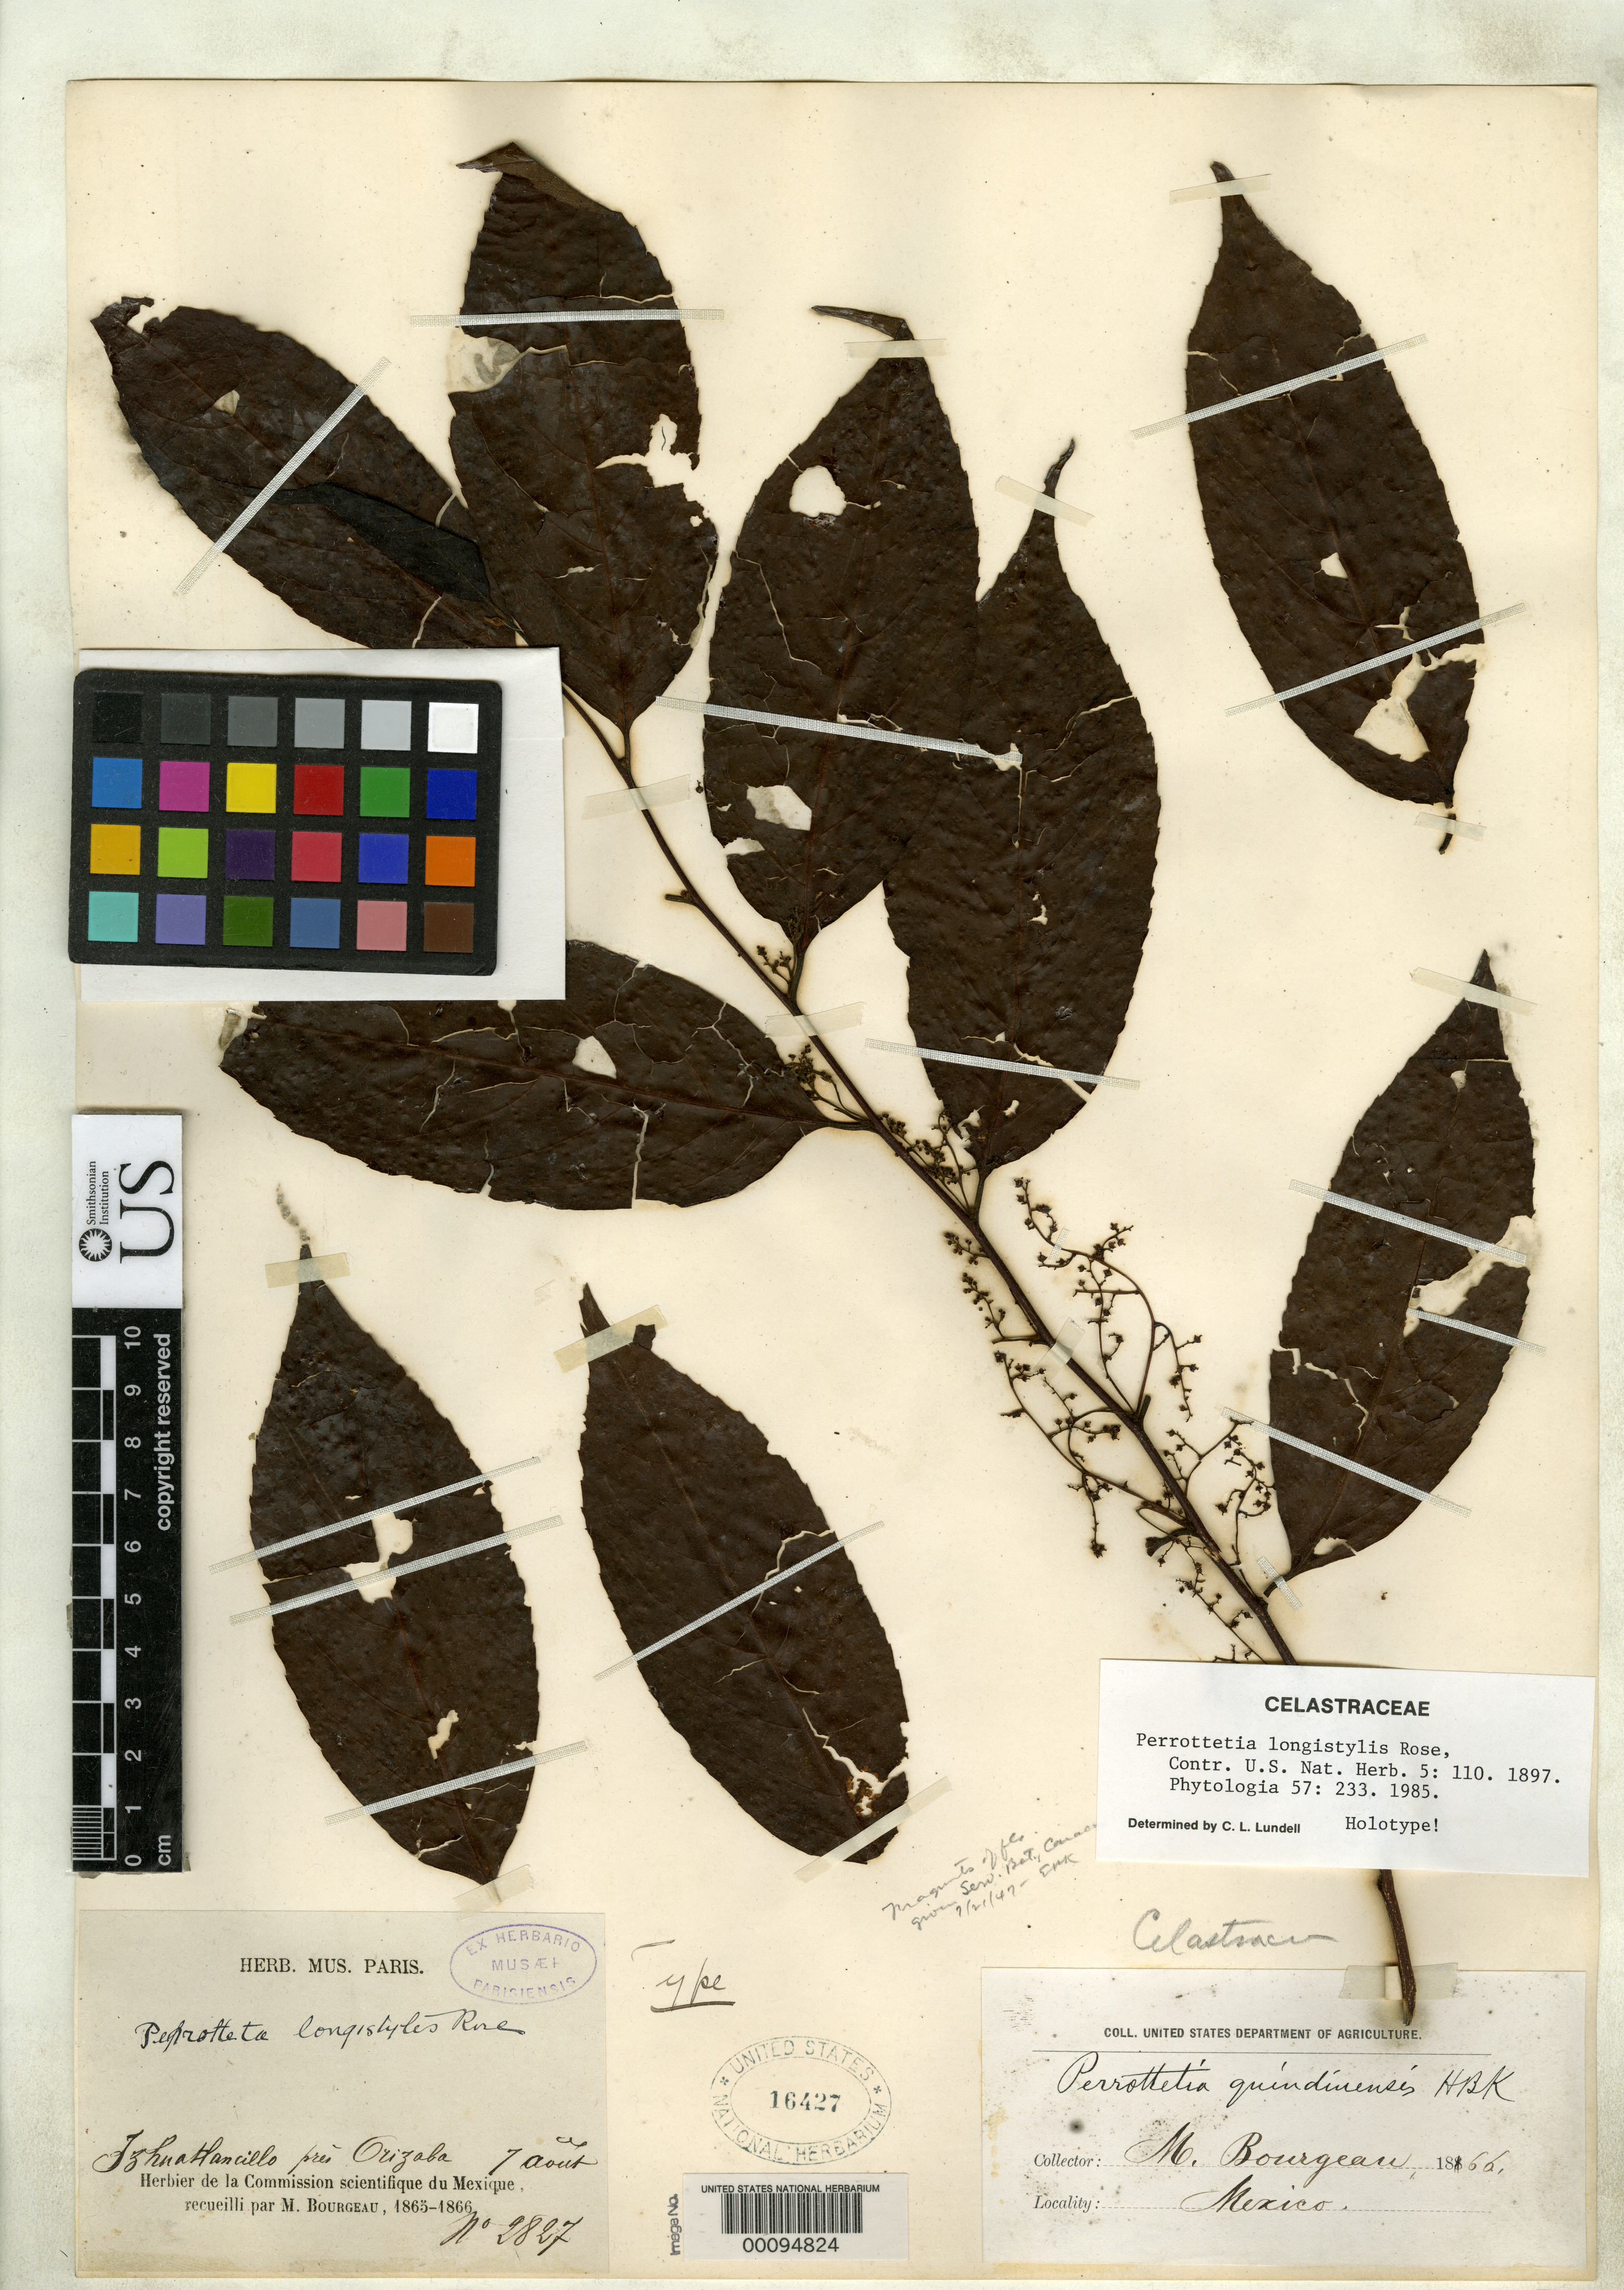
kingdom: Plantae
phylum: Tracheophyta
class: Magnoliopsida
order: Huerteales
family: Dipentodontaceae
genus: Perrottetia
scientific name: Perrottetia longistylis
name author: Rose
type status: Type Collection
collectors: E. Bourgeau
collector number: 2827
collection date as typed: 07 Aug 1865 or 07 Aug 1866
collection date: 1865-08-07 or 1866-08-07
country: Mexico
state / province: Veracruz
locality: Izhuatlancillo, near Orizaba.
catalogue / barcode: US 16427